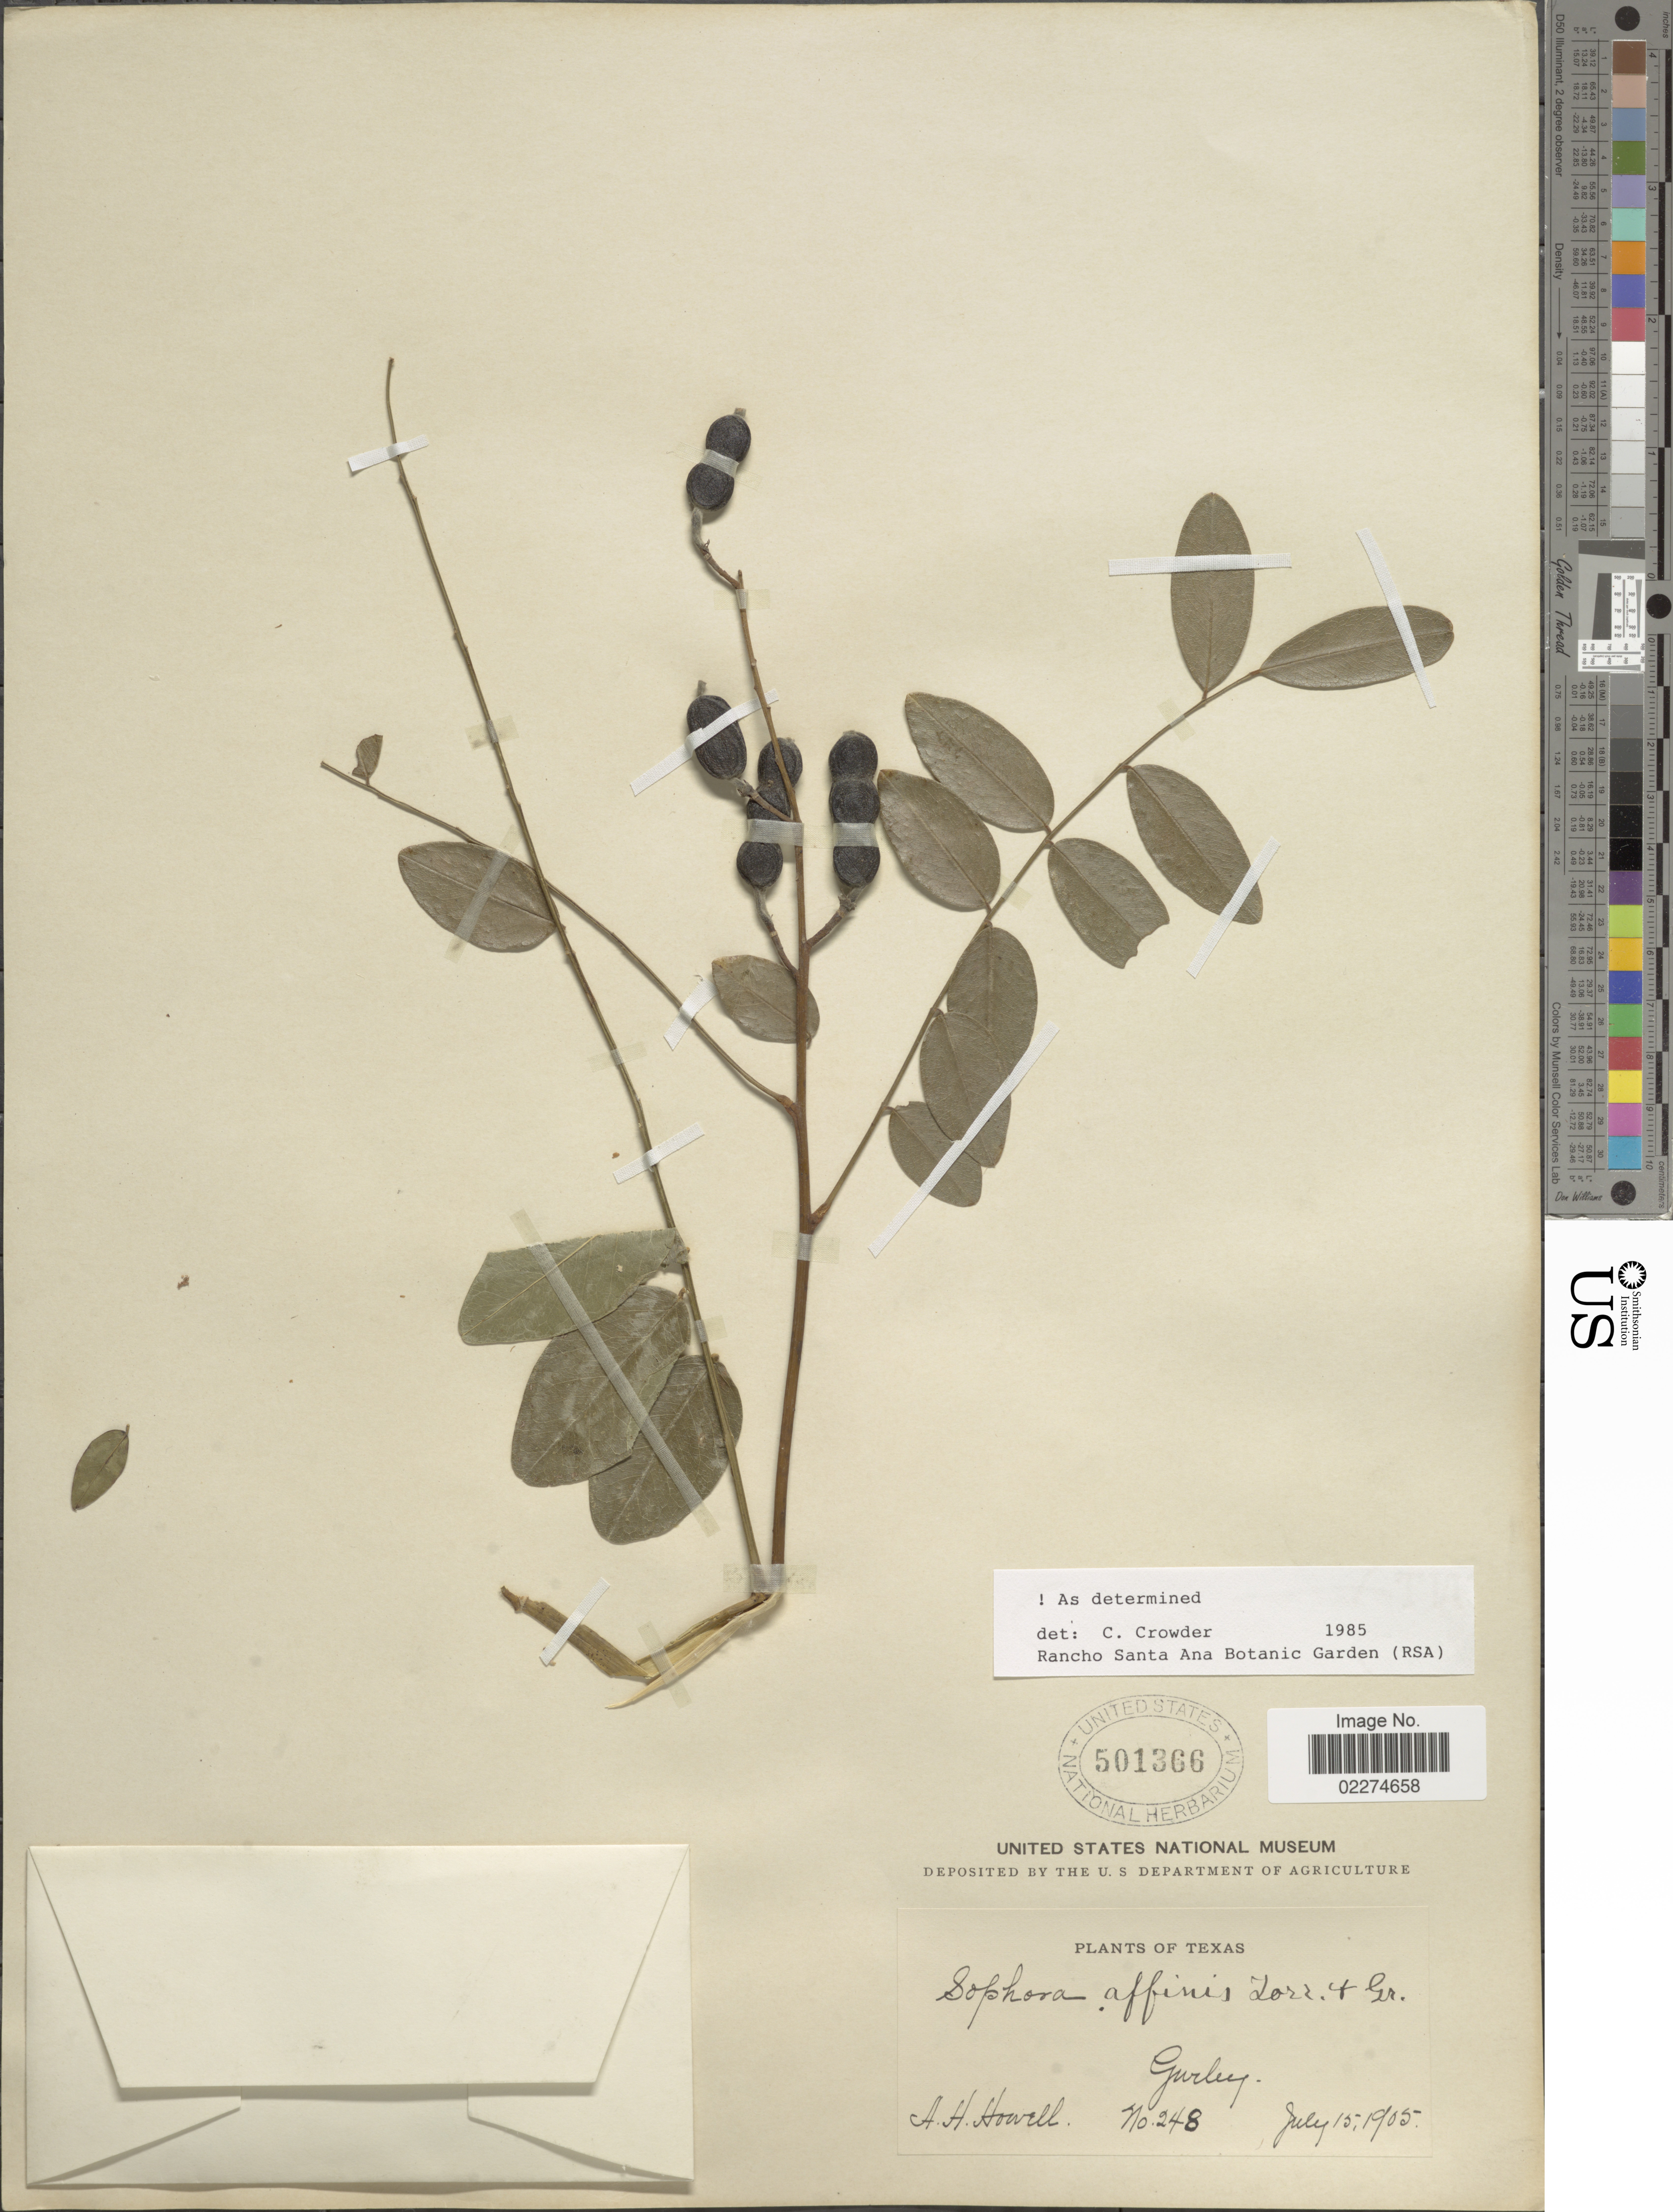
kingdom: Plantae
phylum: Tracheophyta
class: Magnoliopsida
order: Fabales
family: Fabaceae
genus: Sophora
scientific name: Sophora affinis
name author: Torr. & A. Gray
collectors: A. Howell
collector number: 248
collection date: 1905-07-15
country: United States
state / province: Texas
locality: Gurley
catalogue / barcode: US 501366